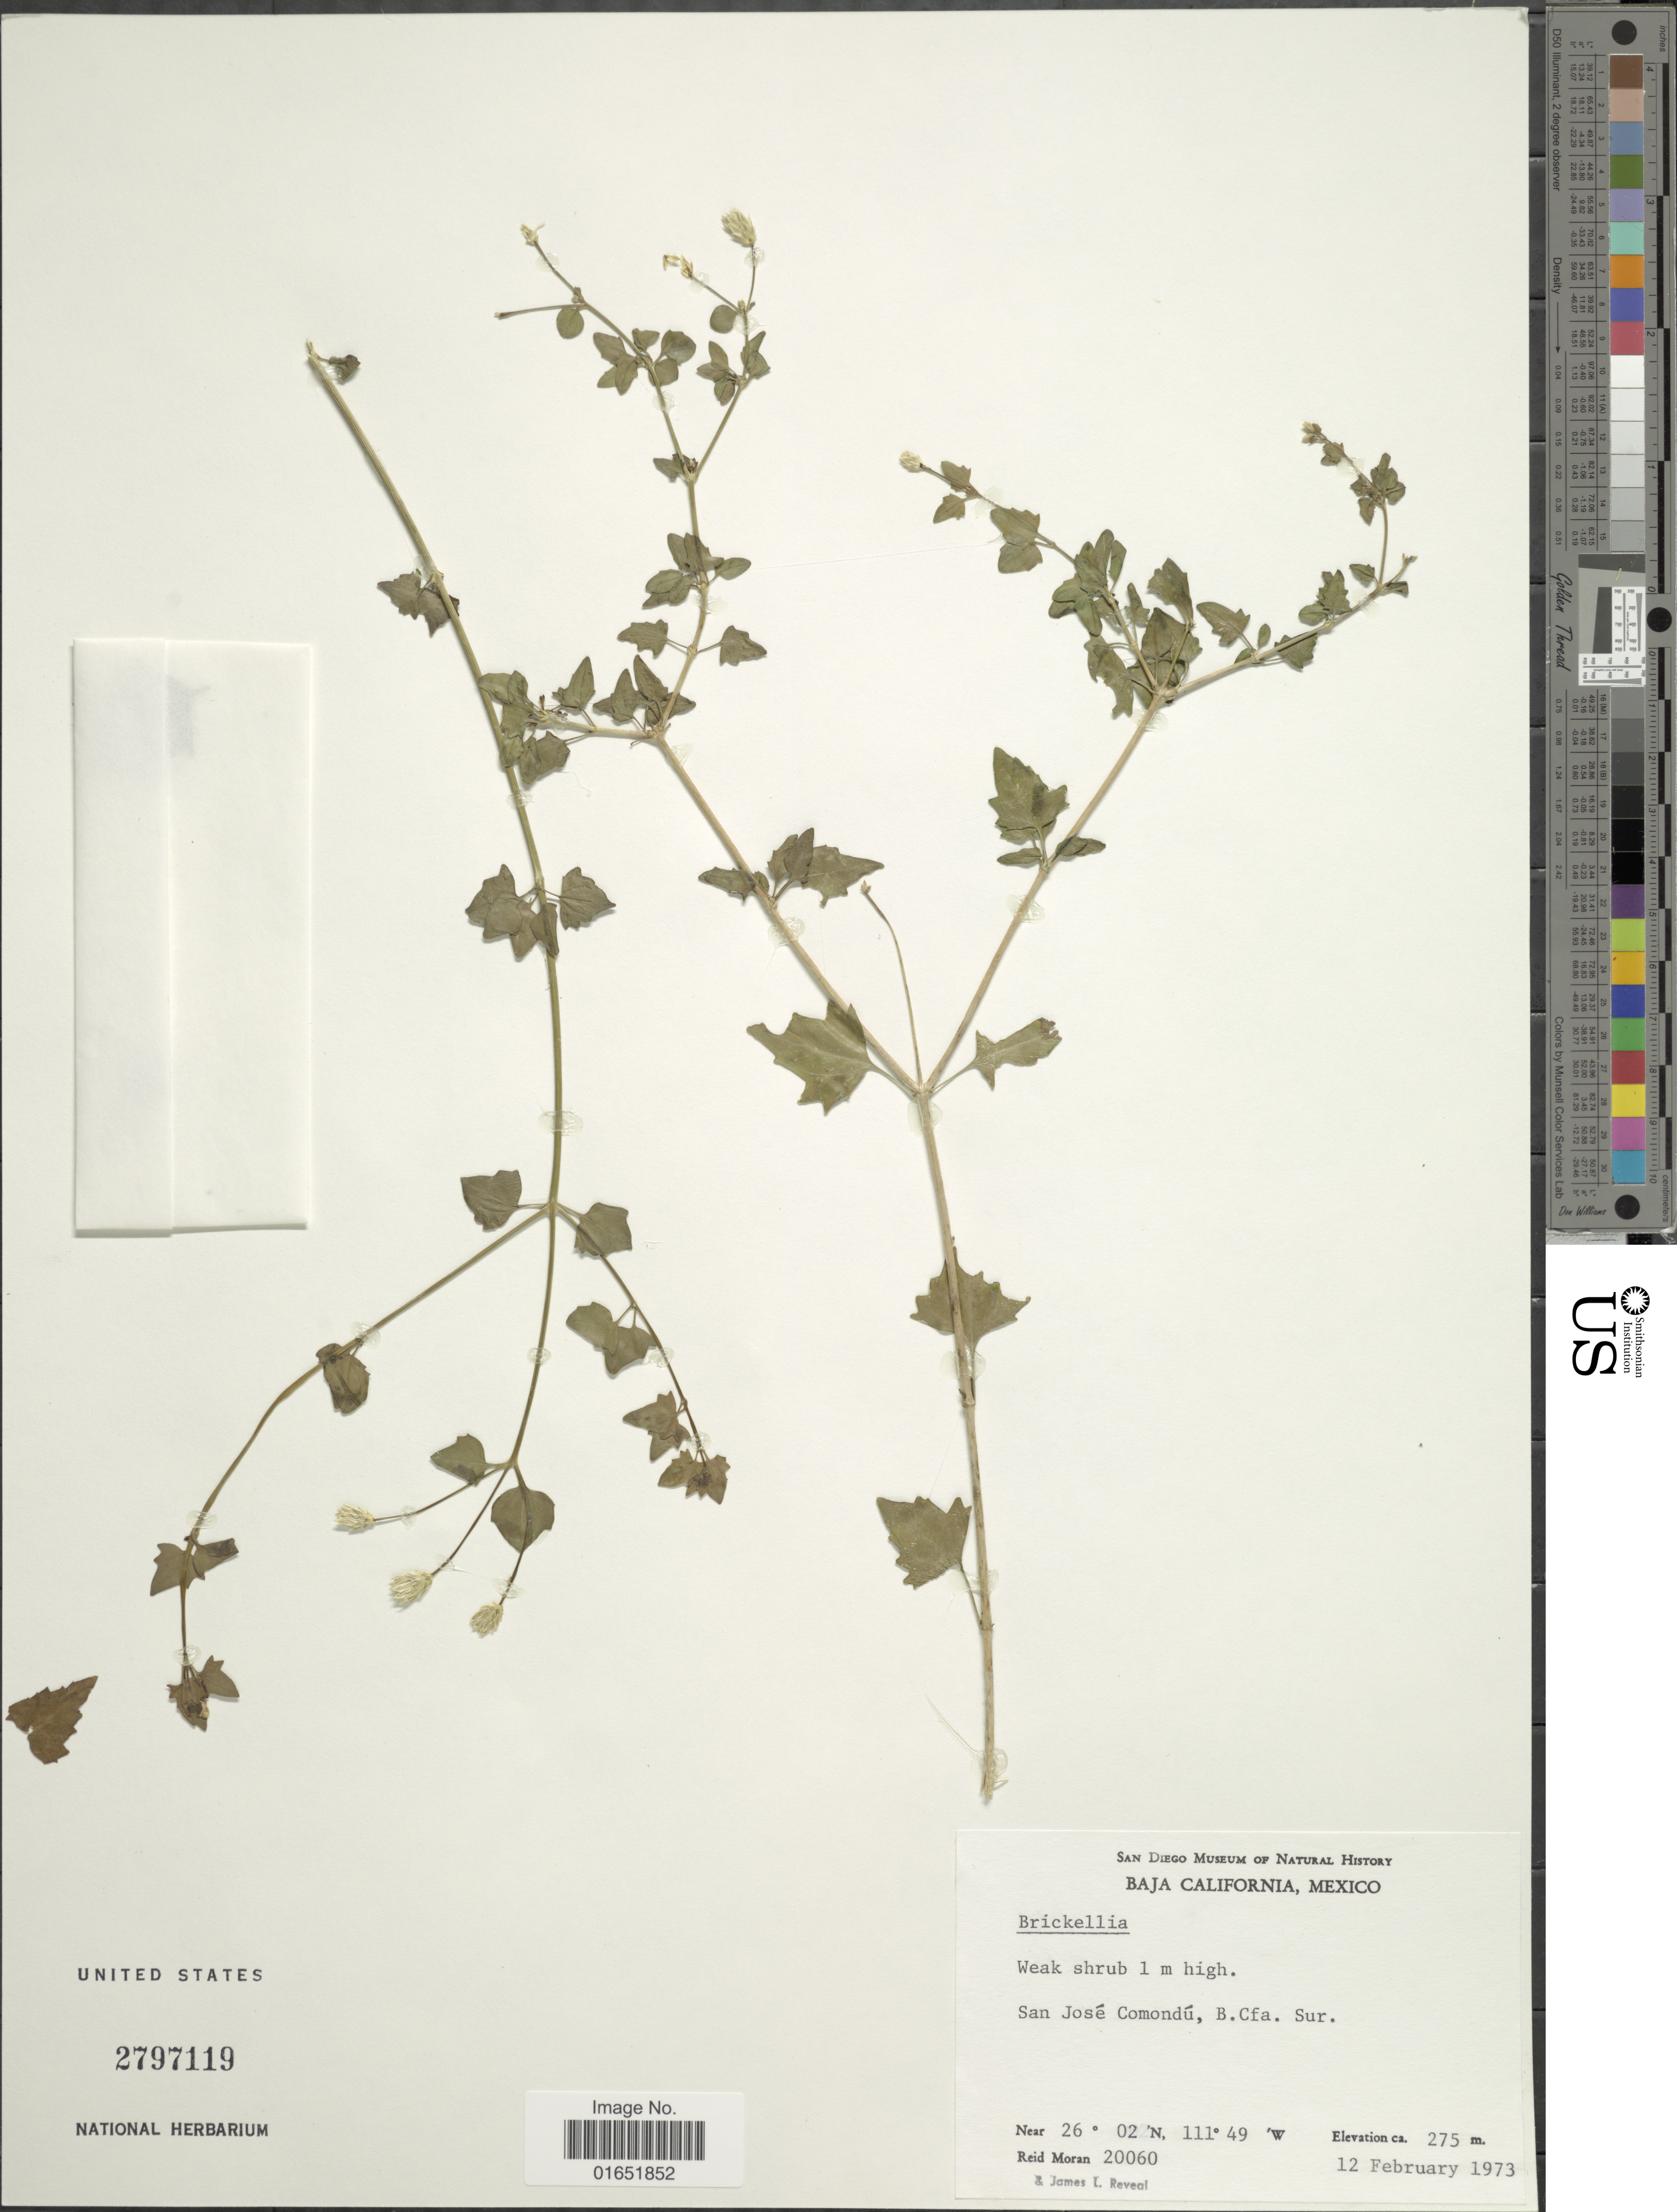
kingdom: Plantae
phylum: Tracheophyta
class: Magnoliopsida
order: Asterales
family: Asteraceae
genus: Brickellia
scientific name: Brickellia glabrata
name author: (Rose) B.L. Rob.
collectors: R. V. Moran & J. L. Reveal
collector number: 2060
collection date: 1973-02-12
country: Mexico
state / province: Baja California Sur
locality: San José Comondú, B. Cfa. Sur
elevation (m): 275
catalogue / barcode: US 2797119